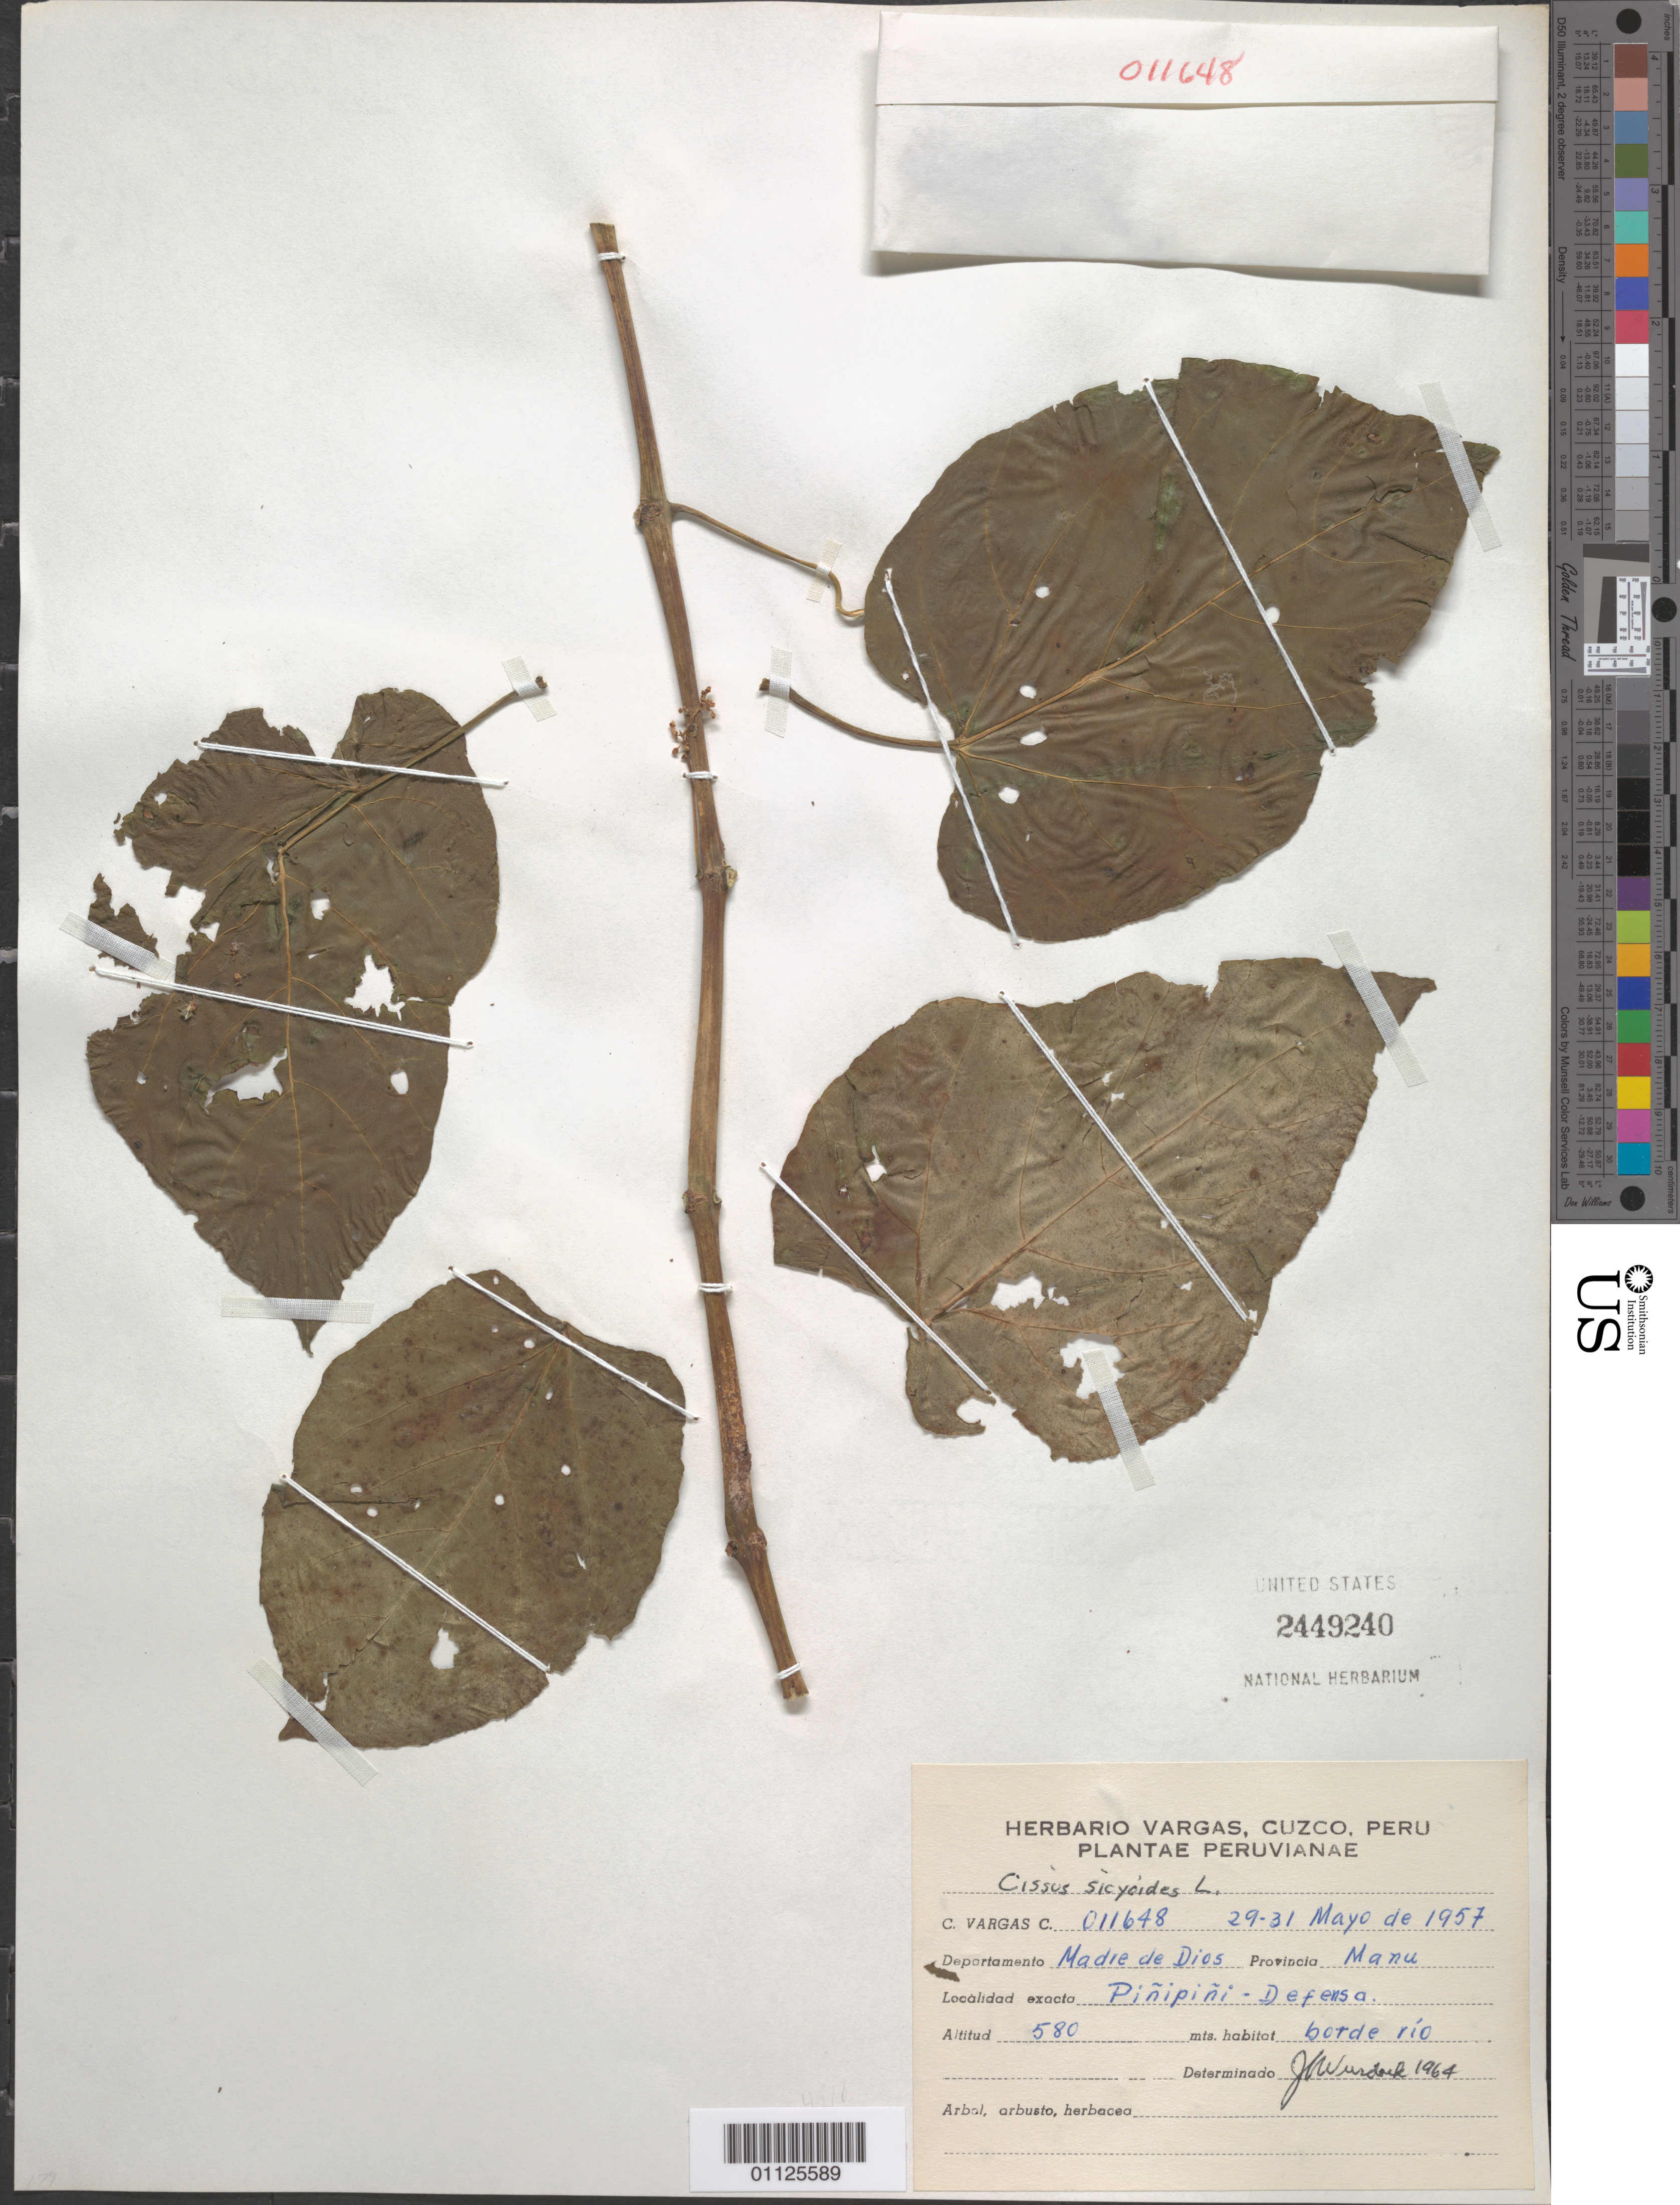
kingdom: Plantae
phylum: Tracheophyta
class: Magnoliopsida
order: Vitales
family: Vitaceae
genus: Cissus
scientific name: Cissus verticillata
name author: (L.) Nicolson & C.E. Jarvis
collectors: C. Vargas Calderón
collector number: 011648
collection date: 1957-05-29/1957-05-31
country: Peru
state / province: Madre de Dios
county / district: Manú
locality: Dept. Madre de Dios. Pinipini - Defensa.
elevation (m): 580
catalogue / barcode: US 2449240